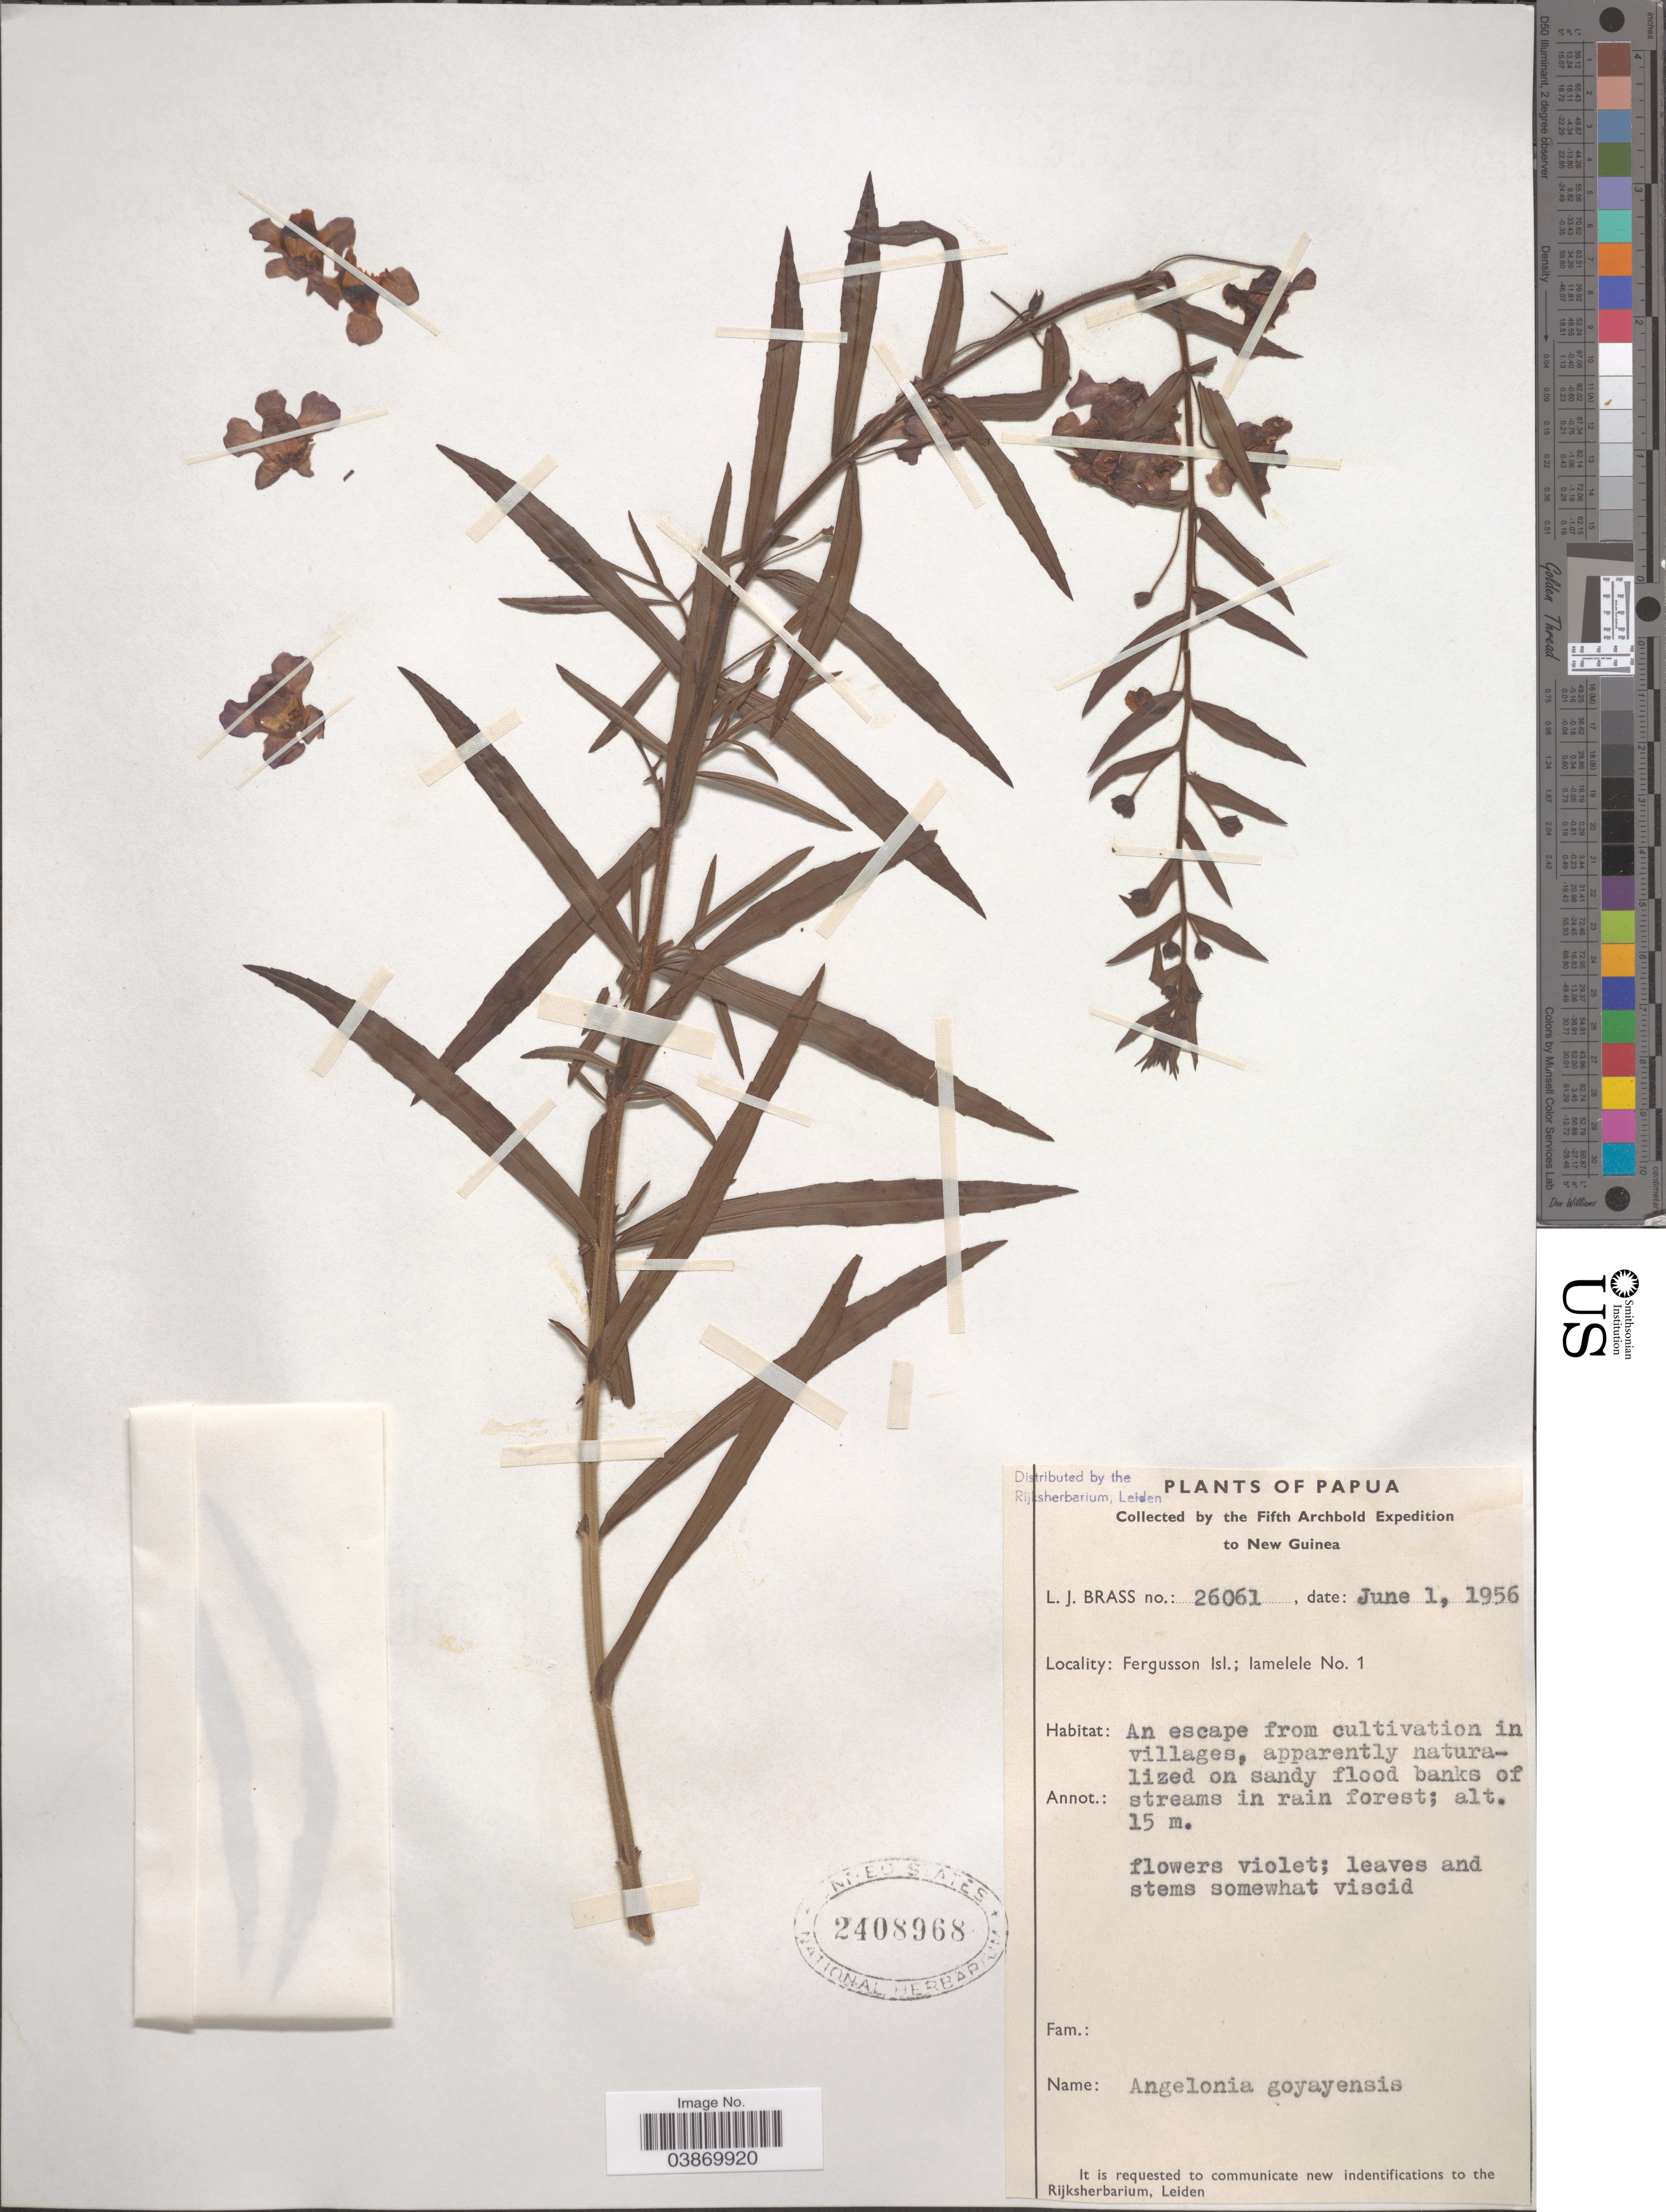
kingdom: Plantae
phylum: Tracheophyta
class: Magnoliopsida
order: Lamiales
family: Plantaginaceae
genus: Angelonia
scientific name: Angelonia goyazensis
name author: Benth.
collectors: L. J. Brass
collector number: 26061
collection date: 1956-06-01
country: Papua New Guinea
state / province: Milne Bay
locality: New Guinea. Fergusson Isl.; Iamelele No. 1.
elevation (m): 15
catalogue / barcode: US 2408968